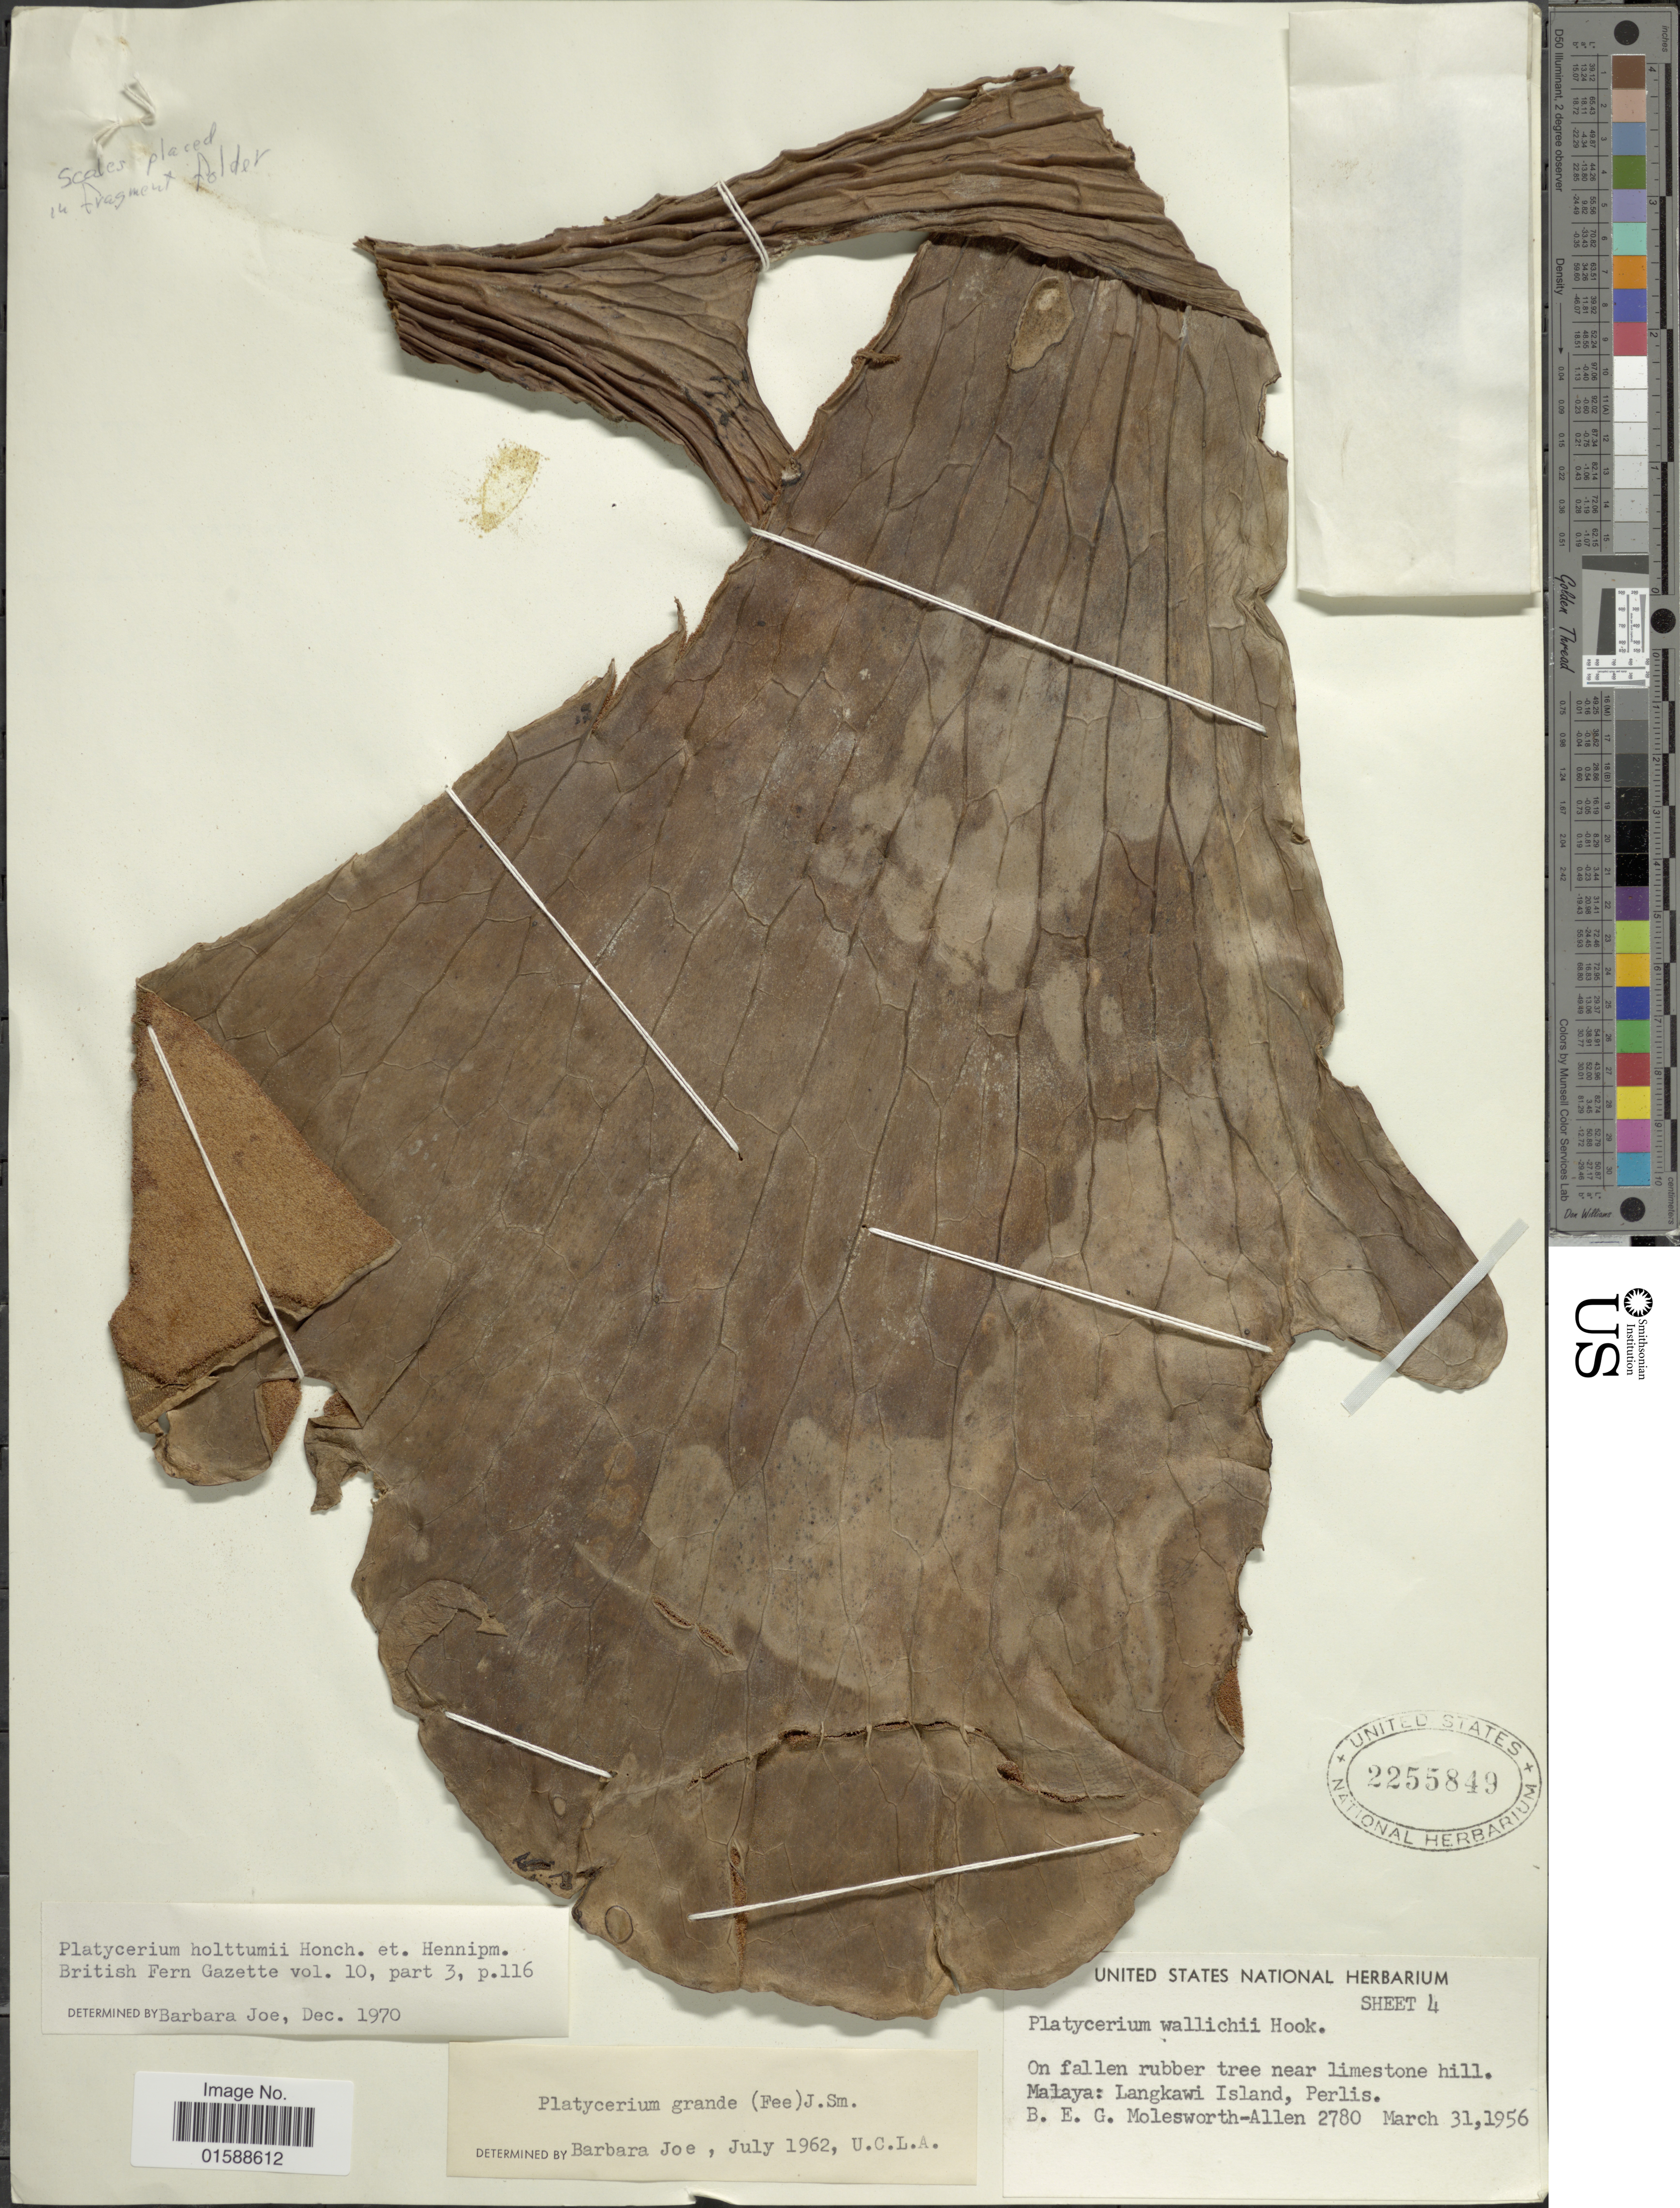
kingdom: Plantae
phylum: Tracheophyta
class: Polypodiopsida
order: Polypodiales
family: Polypodiaceae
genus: Platycerium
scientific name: Platycerium holttumii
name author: de Jonch. & Hennipman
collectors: B. E. G. Molesworth-Allen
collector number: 2780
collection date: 1956-03-31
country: Malaysia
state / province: Perlis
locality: Malaya: Langkawi Island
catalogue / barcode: US 2255849